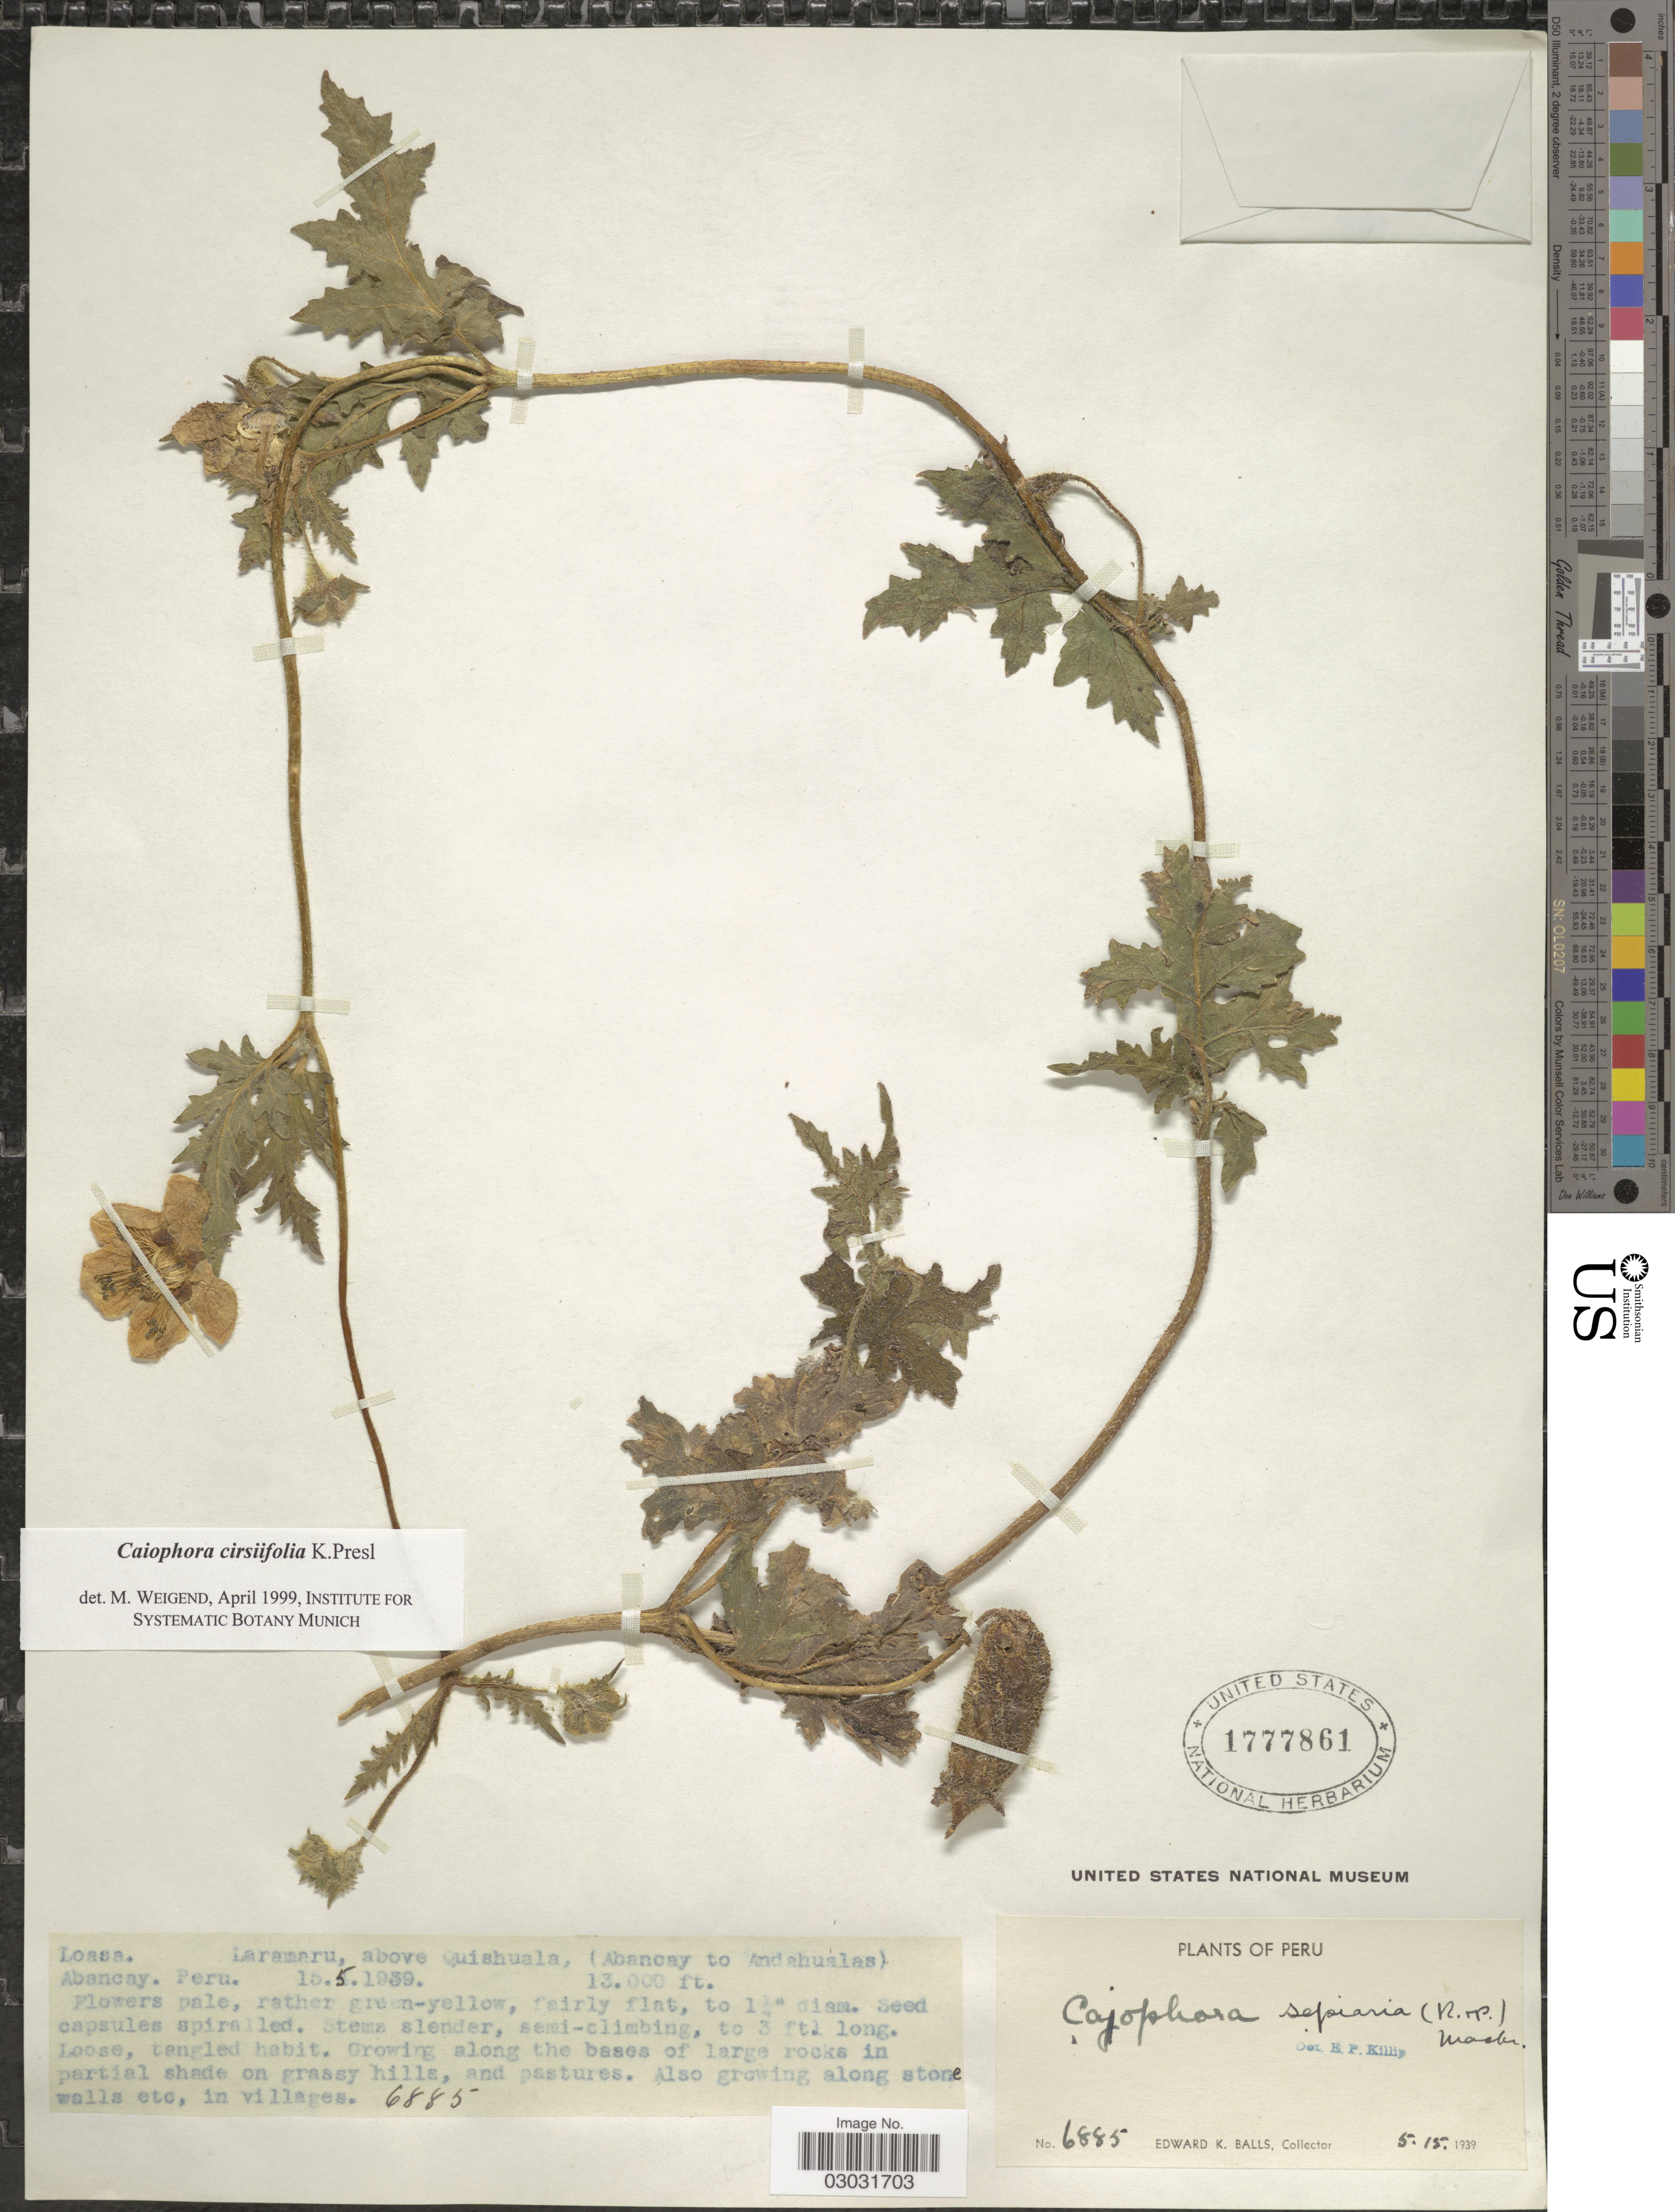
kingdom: Plantae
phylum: Tracheophyta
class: Magnoliopsida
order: Cornales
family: Loasaceae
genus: Caiophora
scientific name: Caiophora cirsiifolia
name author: C. Presl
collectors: E. K. Balls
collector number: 6885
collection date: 1939-05-15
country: Peru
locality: Laramaru, above Quishuala, (Abancay to Andahualas), Abancay.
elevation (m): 3962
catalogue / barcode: US 1777861